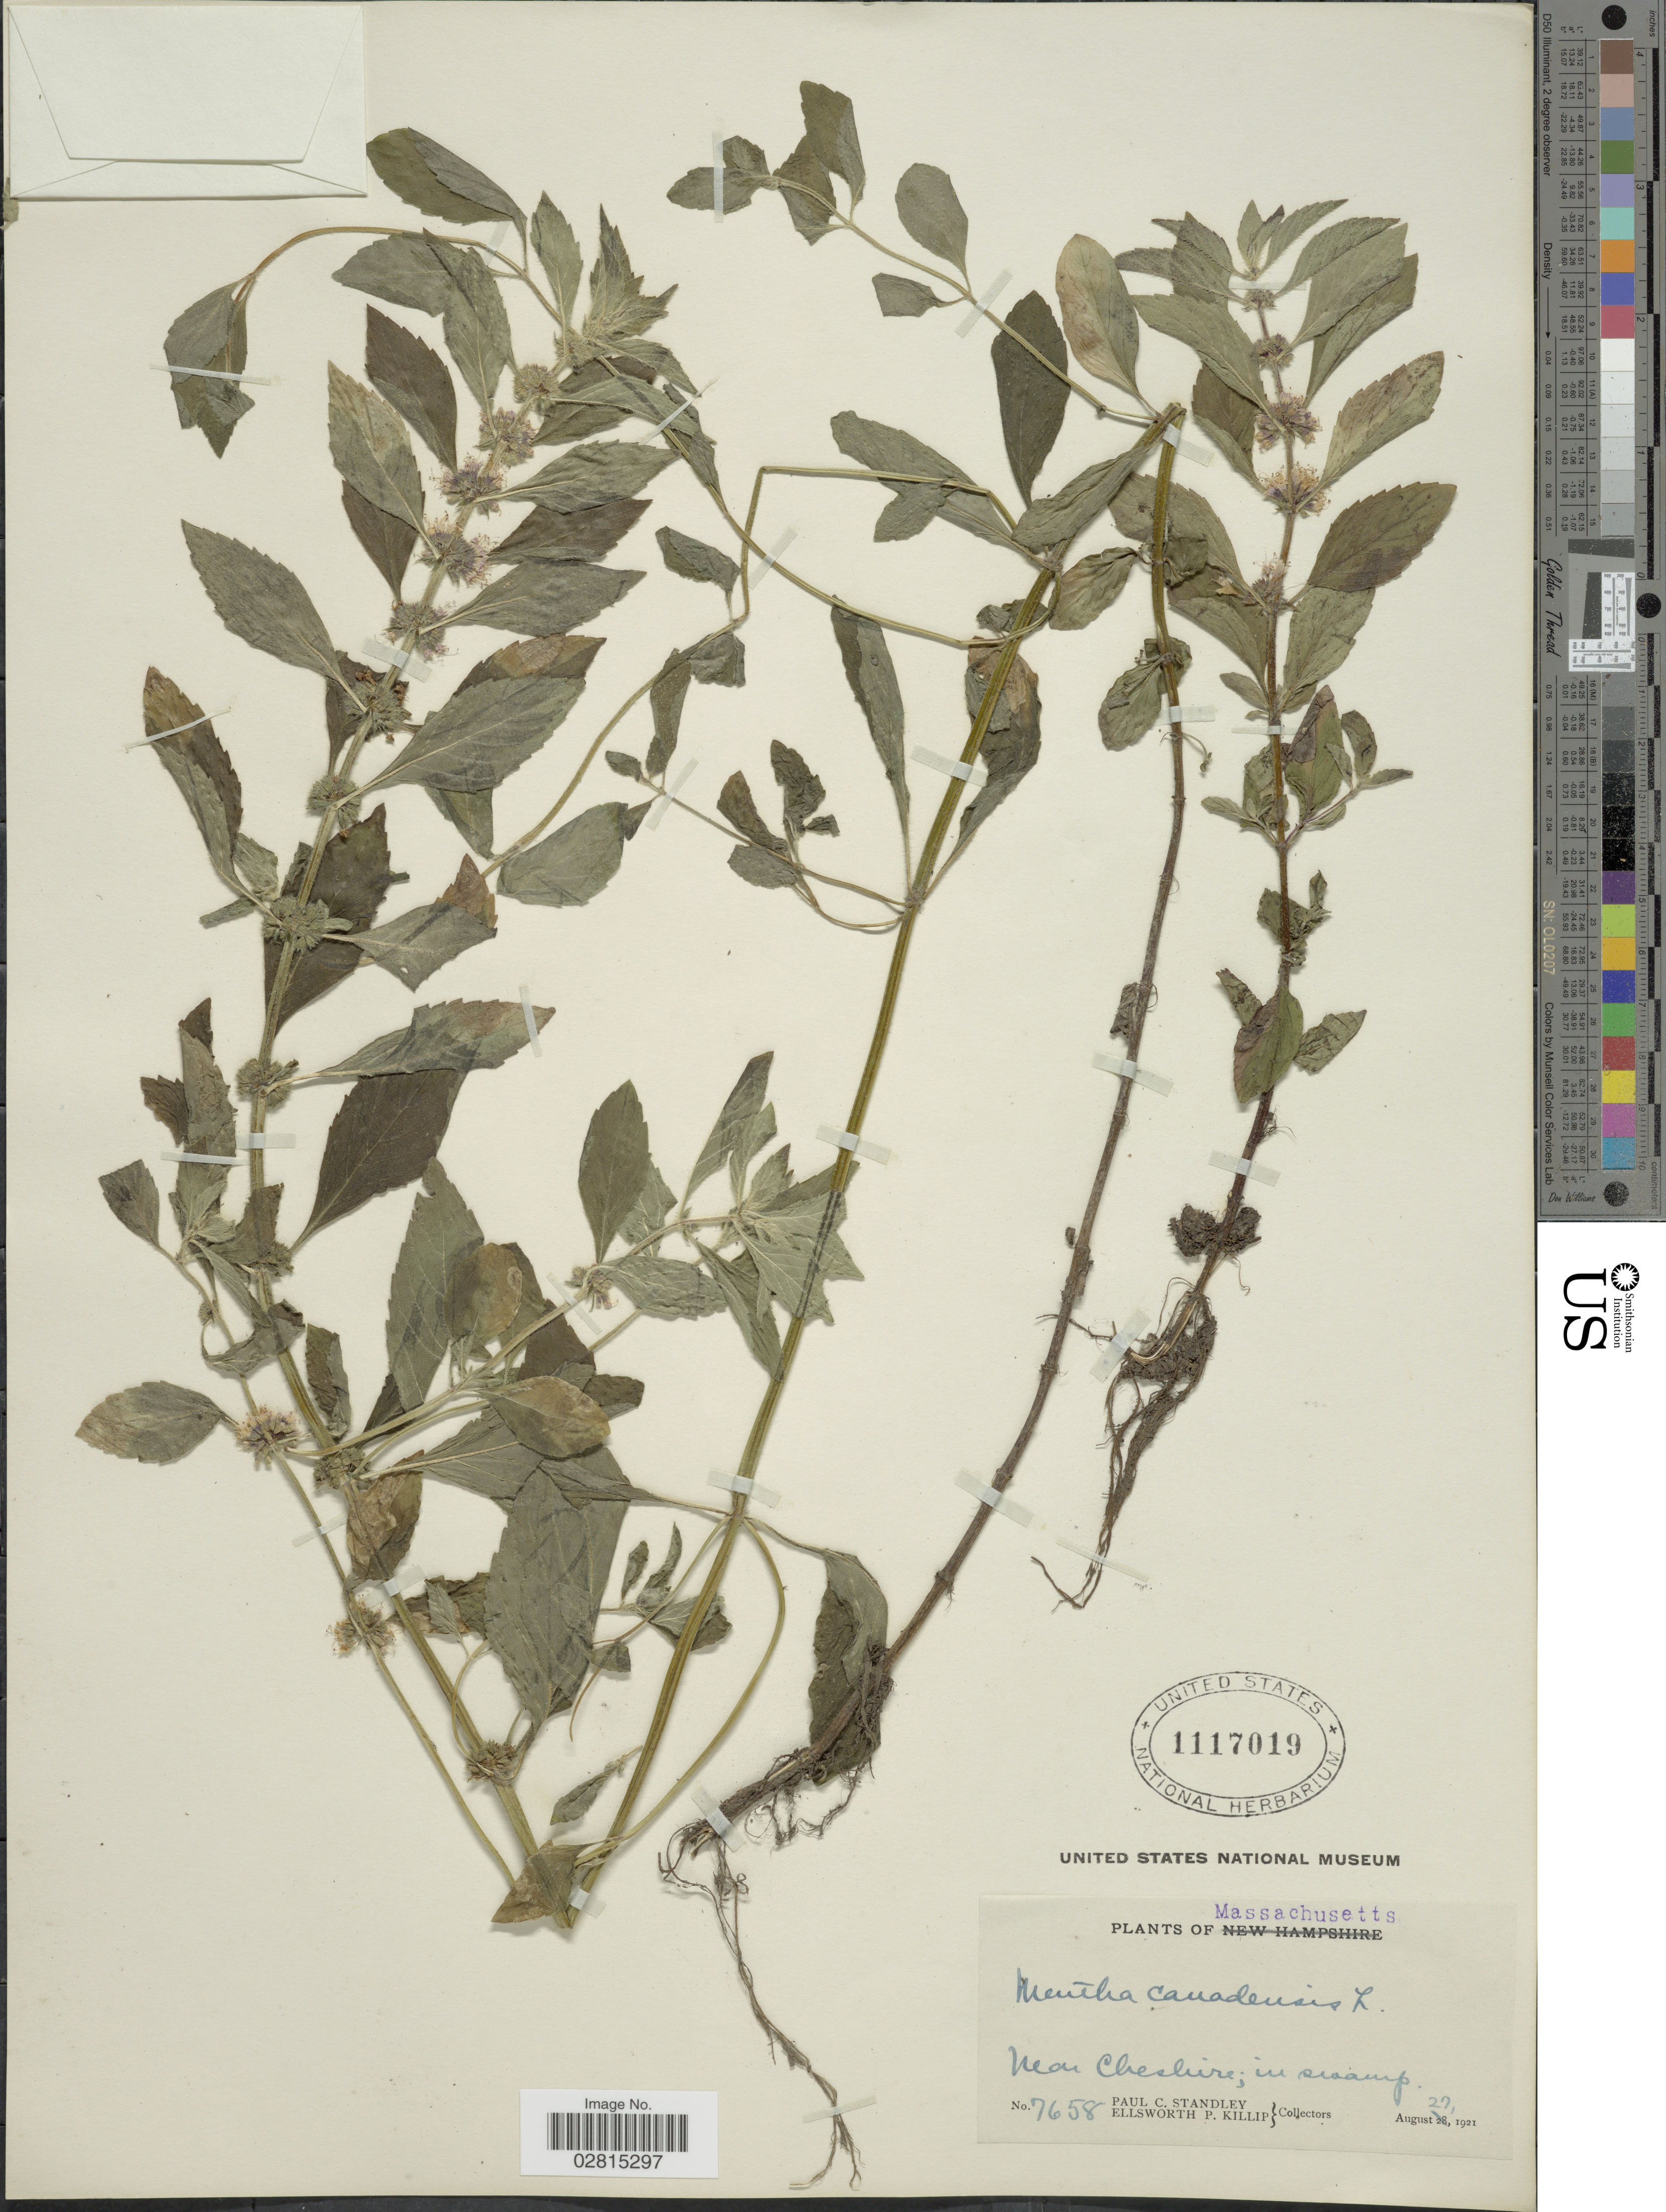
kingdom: Plantae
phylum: Tracheophyta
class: Magnoliopsida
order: Lamiales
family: Lamiaceae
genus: Mentha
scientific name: Mentha canadensis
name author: L.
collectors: P. C. Standley & E. P. Killip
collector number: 7658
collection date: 1921-08-27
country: United States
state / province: Massachusetts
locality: Near Cheshire.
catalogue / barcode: US 1117019